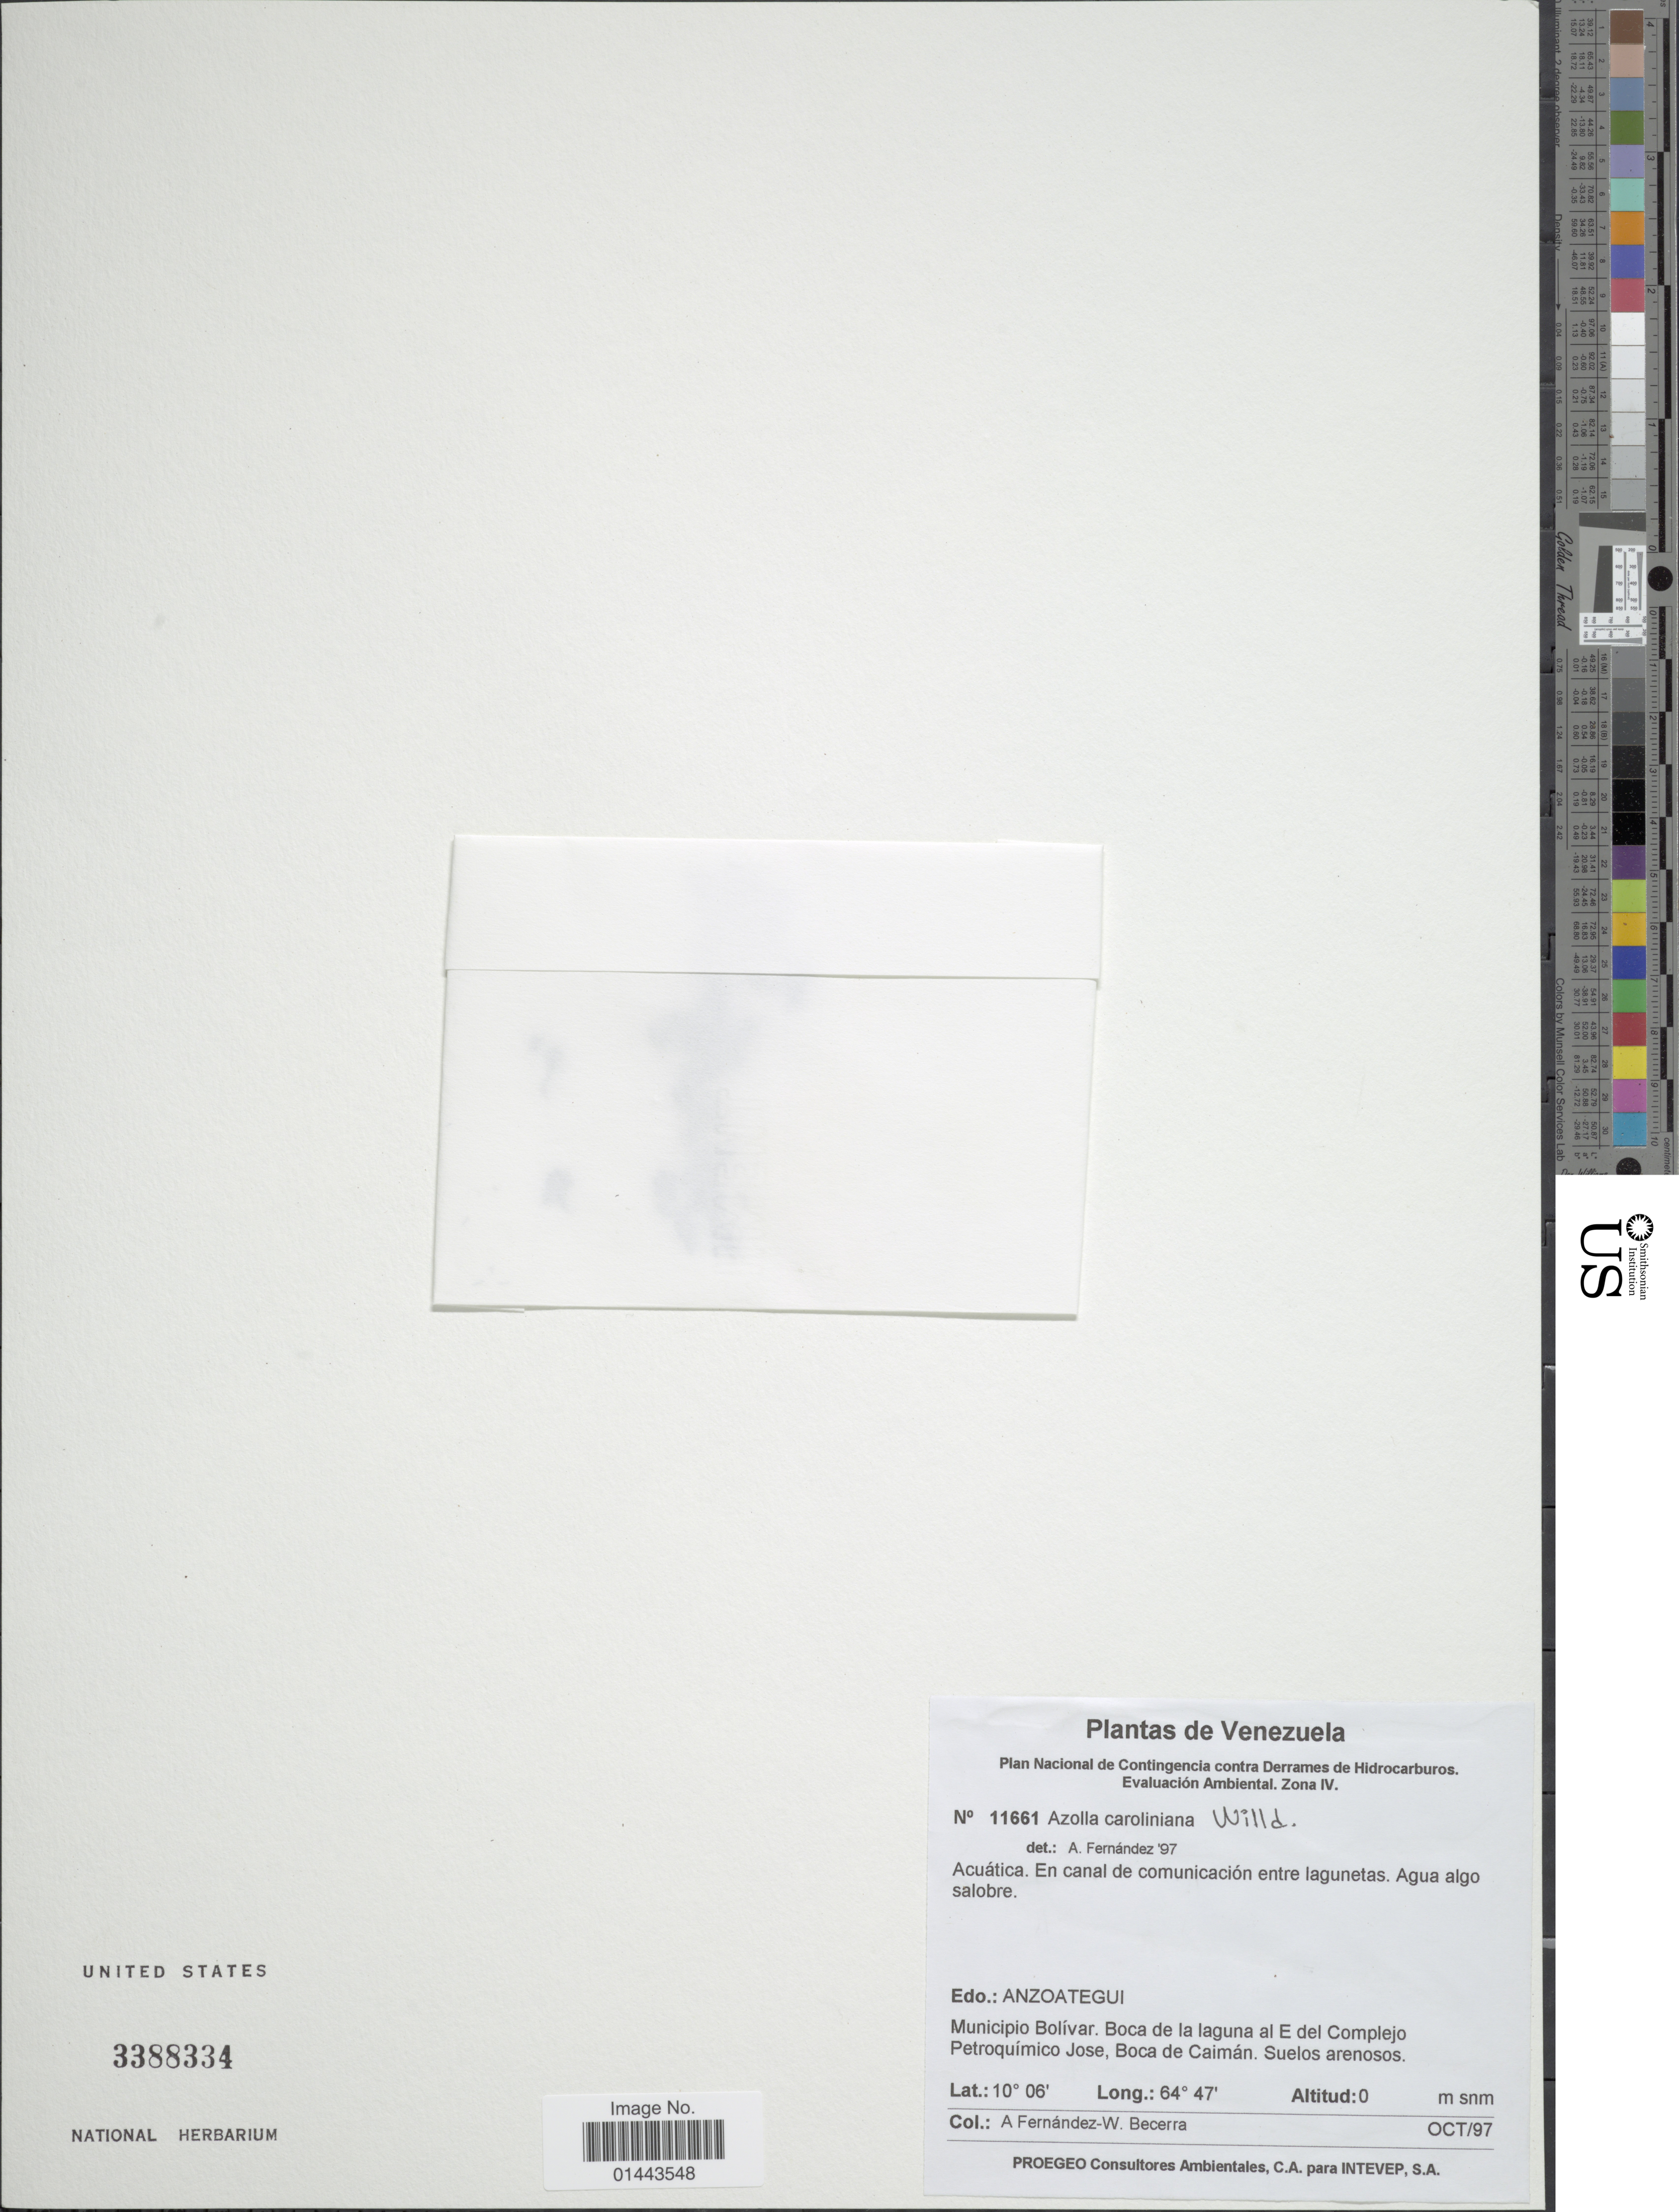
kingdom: Plantae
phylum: Tracheophyta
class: Polypodiopsida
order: Salviniales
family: Salviniaceae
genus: Azolla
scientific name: Azolla caroliniana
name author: Willd.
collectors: A. Fernández & W. Becerra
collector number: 11661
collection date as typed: Transcribed d/m/y: /10/97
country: Venezuela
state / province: Anzoategui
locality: Bolivar. Boca de la laguna al E del Complejo Petroquimico Jose, Boca de Caiman. Suelos arenosos.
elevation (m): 0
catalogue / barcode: US 3388334